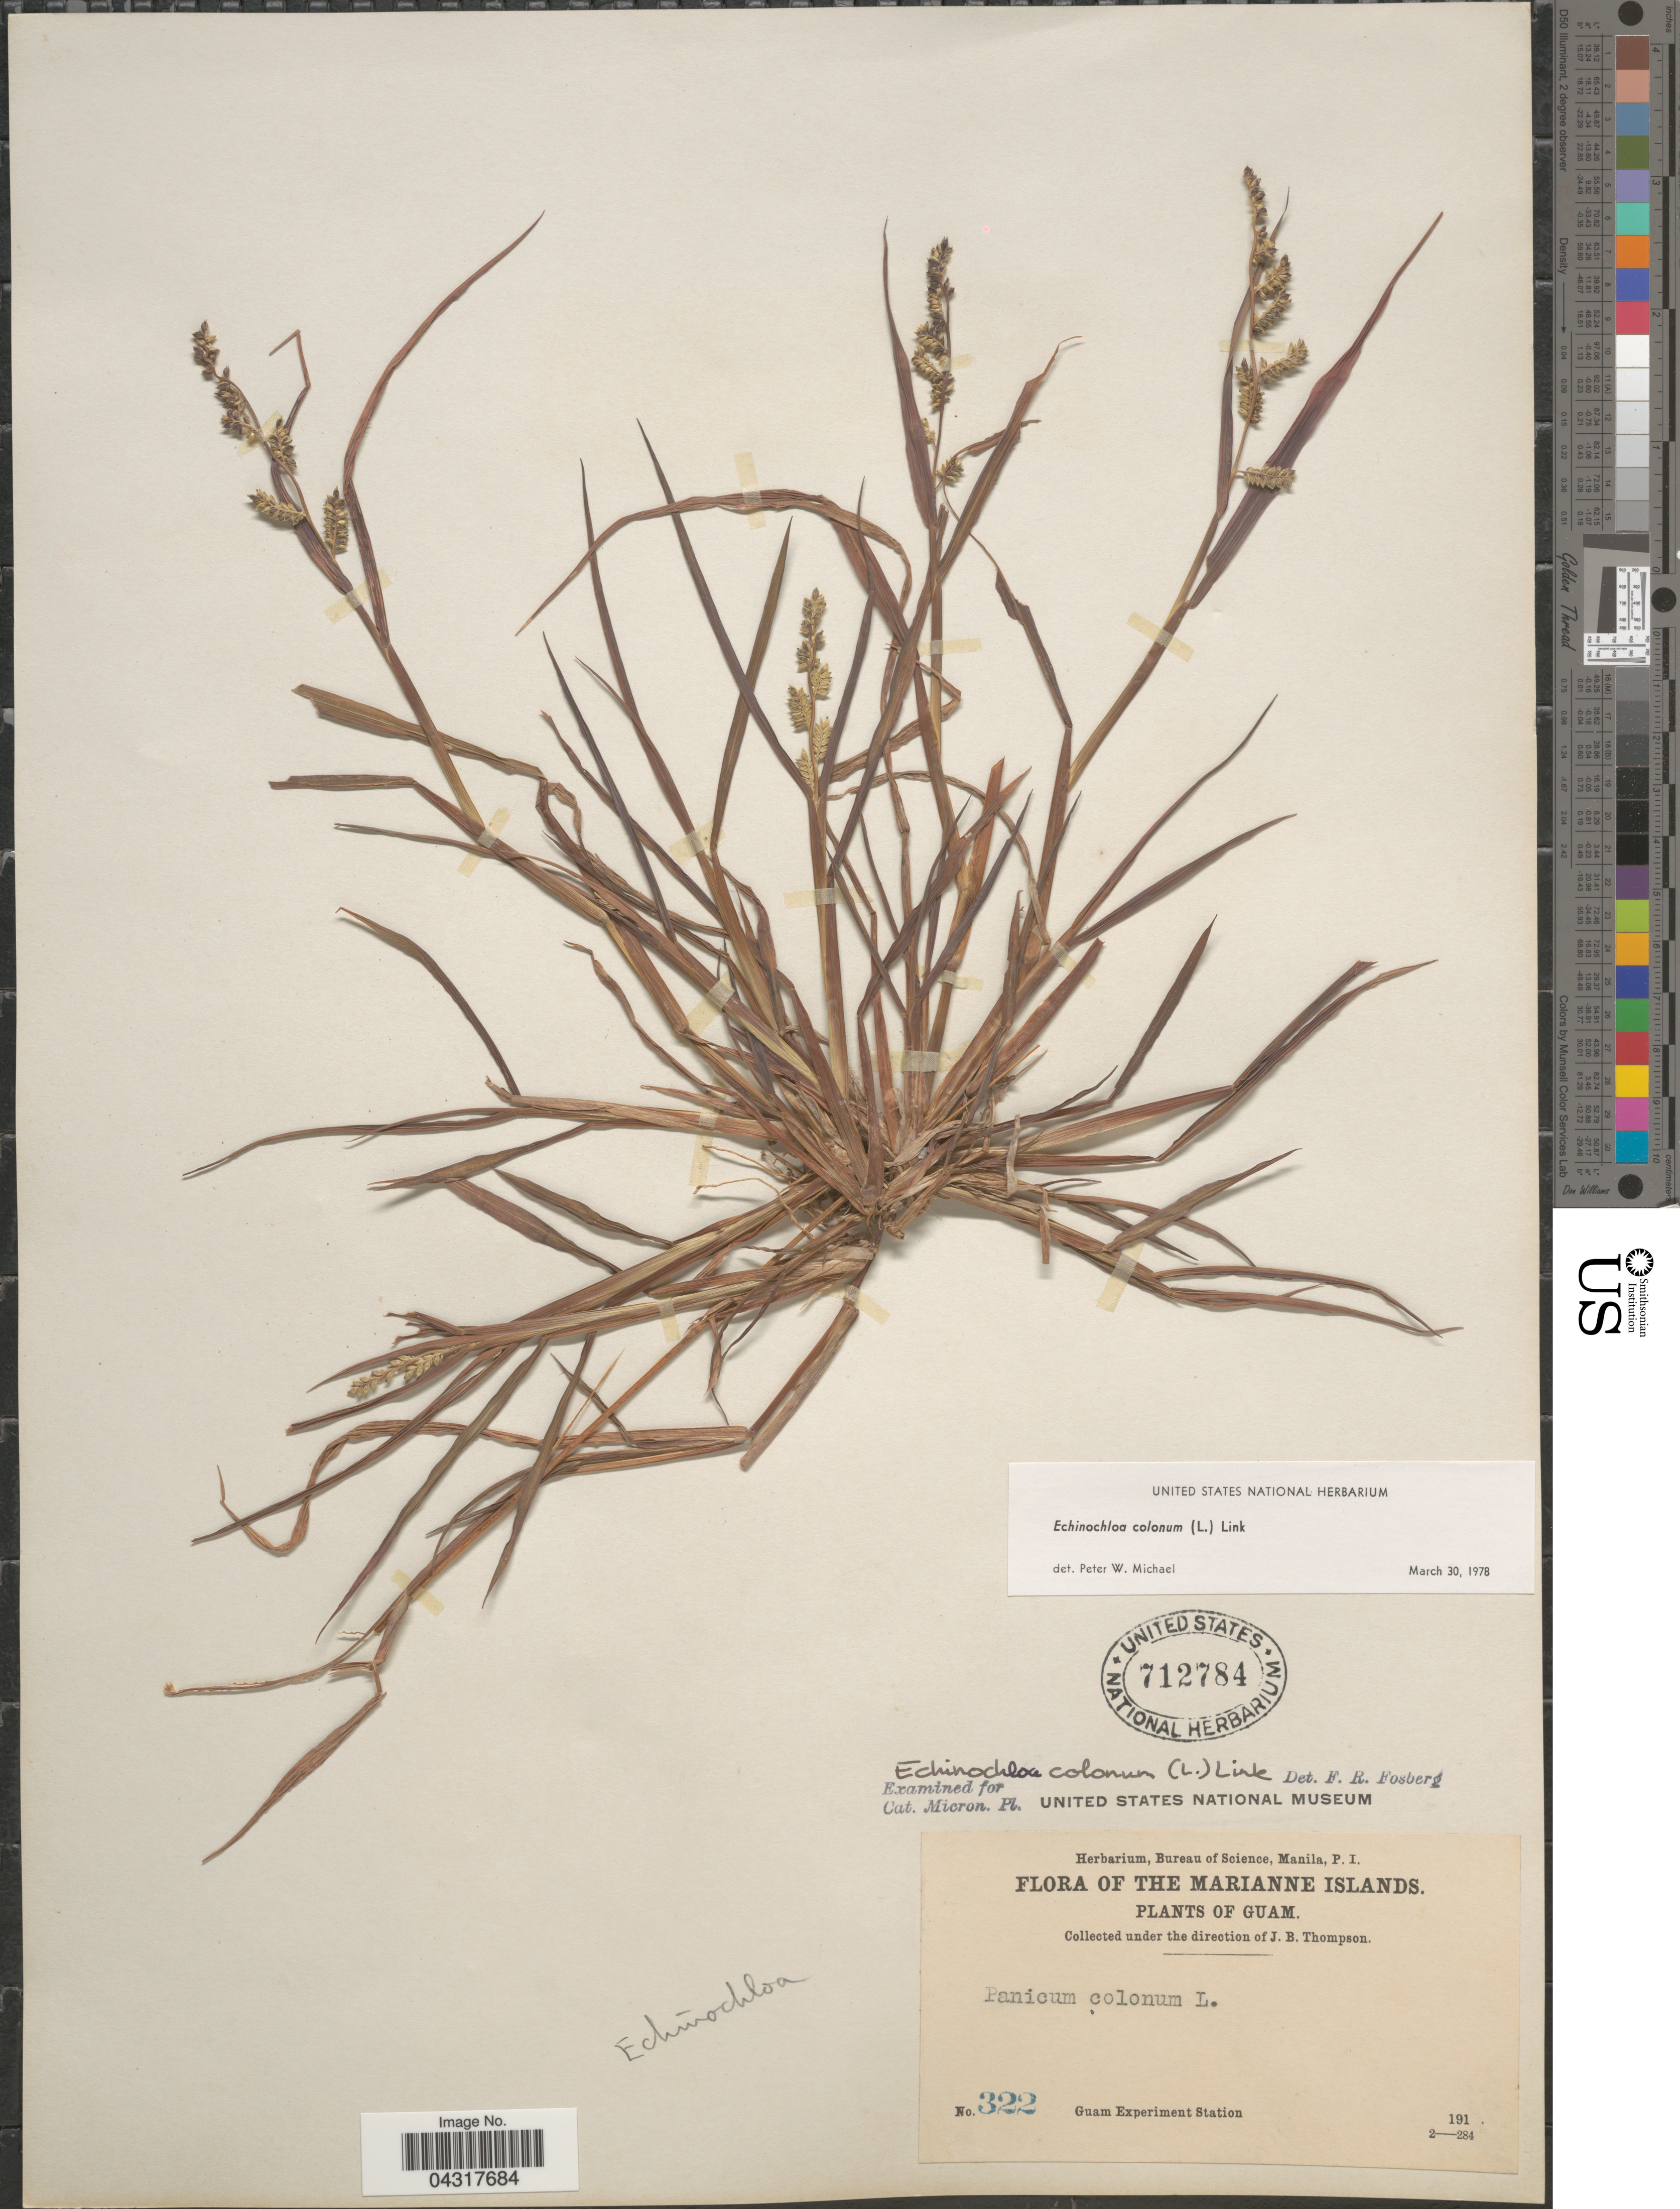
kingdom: Plantae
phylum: Tracheophyta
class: Liliopsida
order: Poales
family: Poaceae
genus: Echinochloa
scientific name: Echinochloa colona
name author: (L.) Link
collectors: Guam Exp. Sta.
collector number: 322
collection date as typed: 191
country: Guam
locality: Marianne Islands.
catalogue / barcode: US 712784